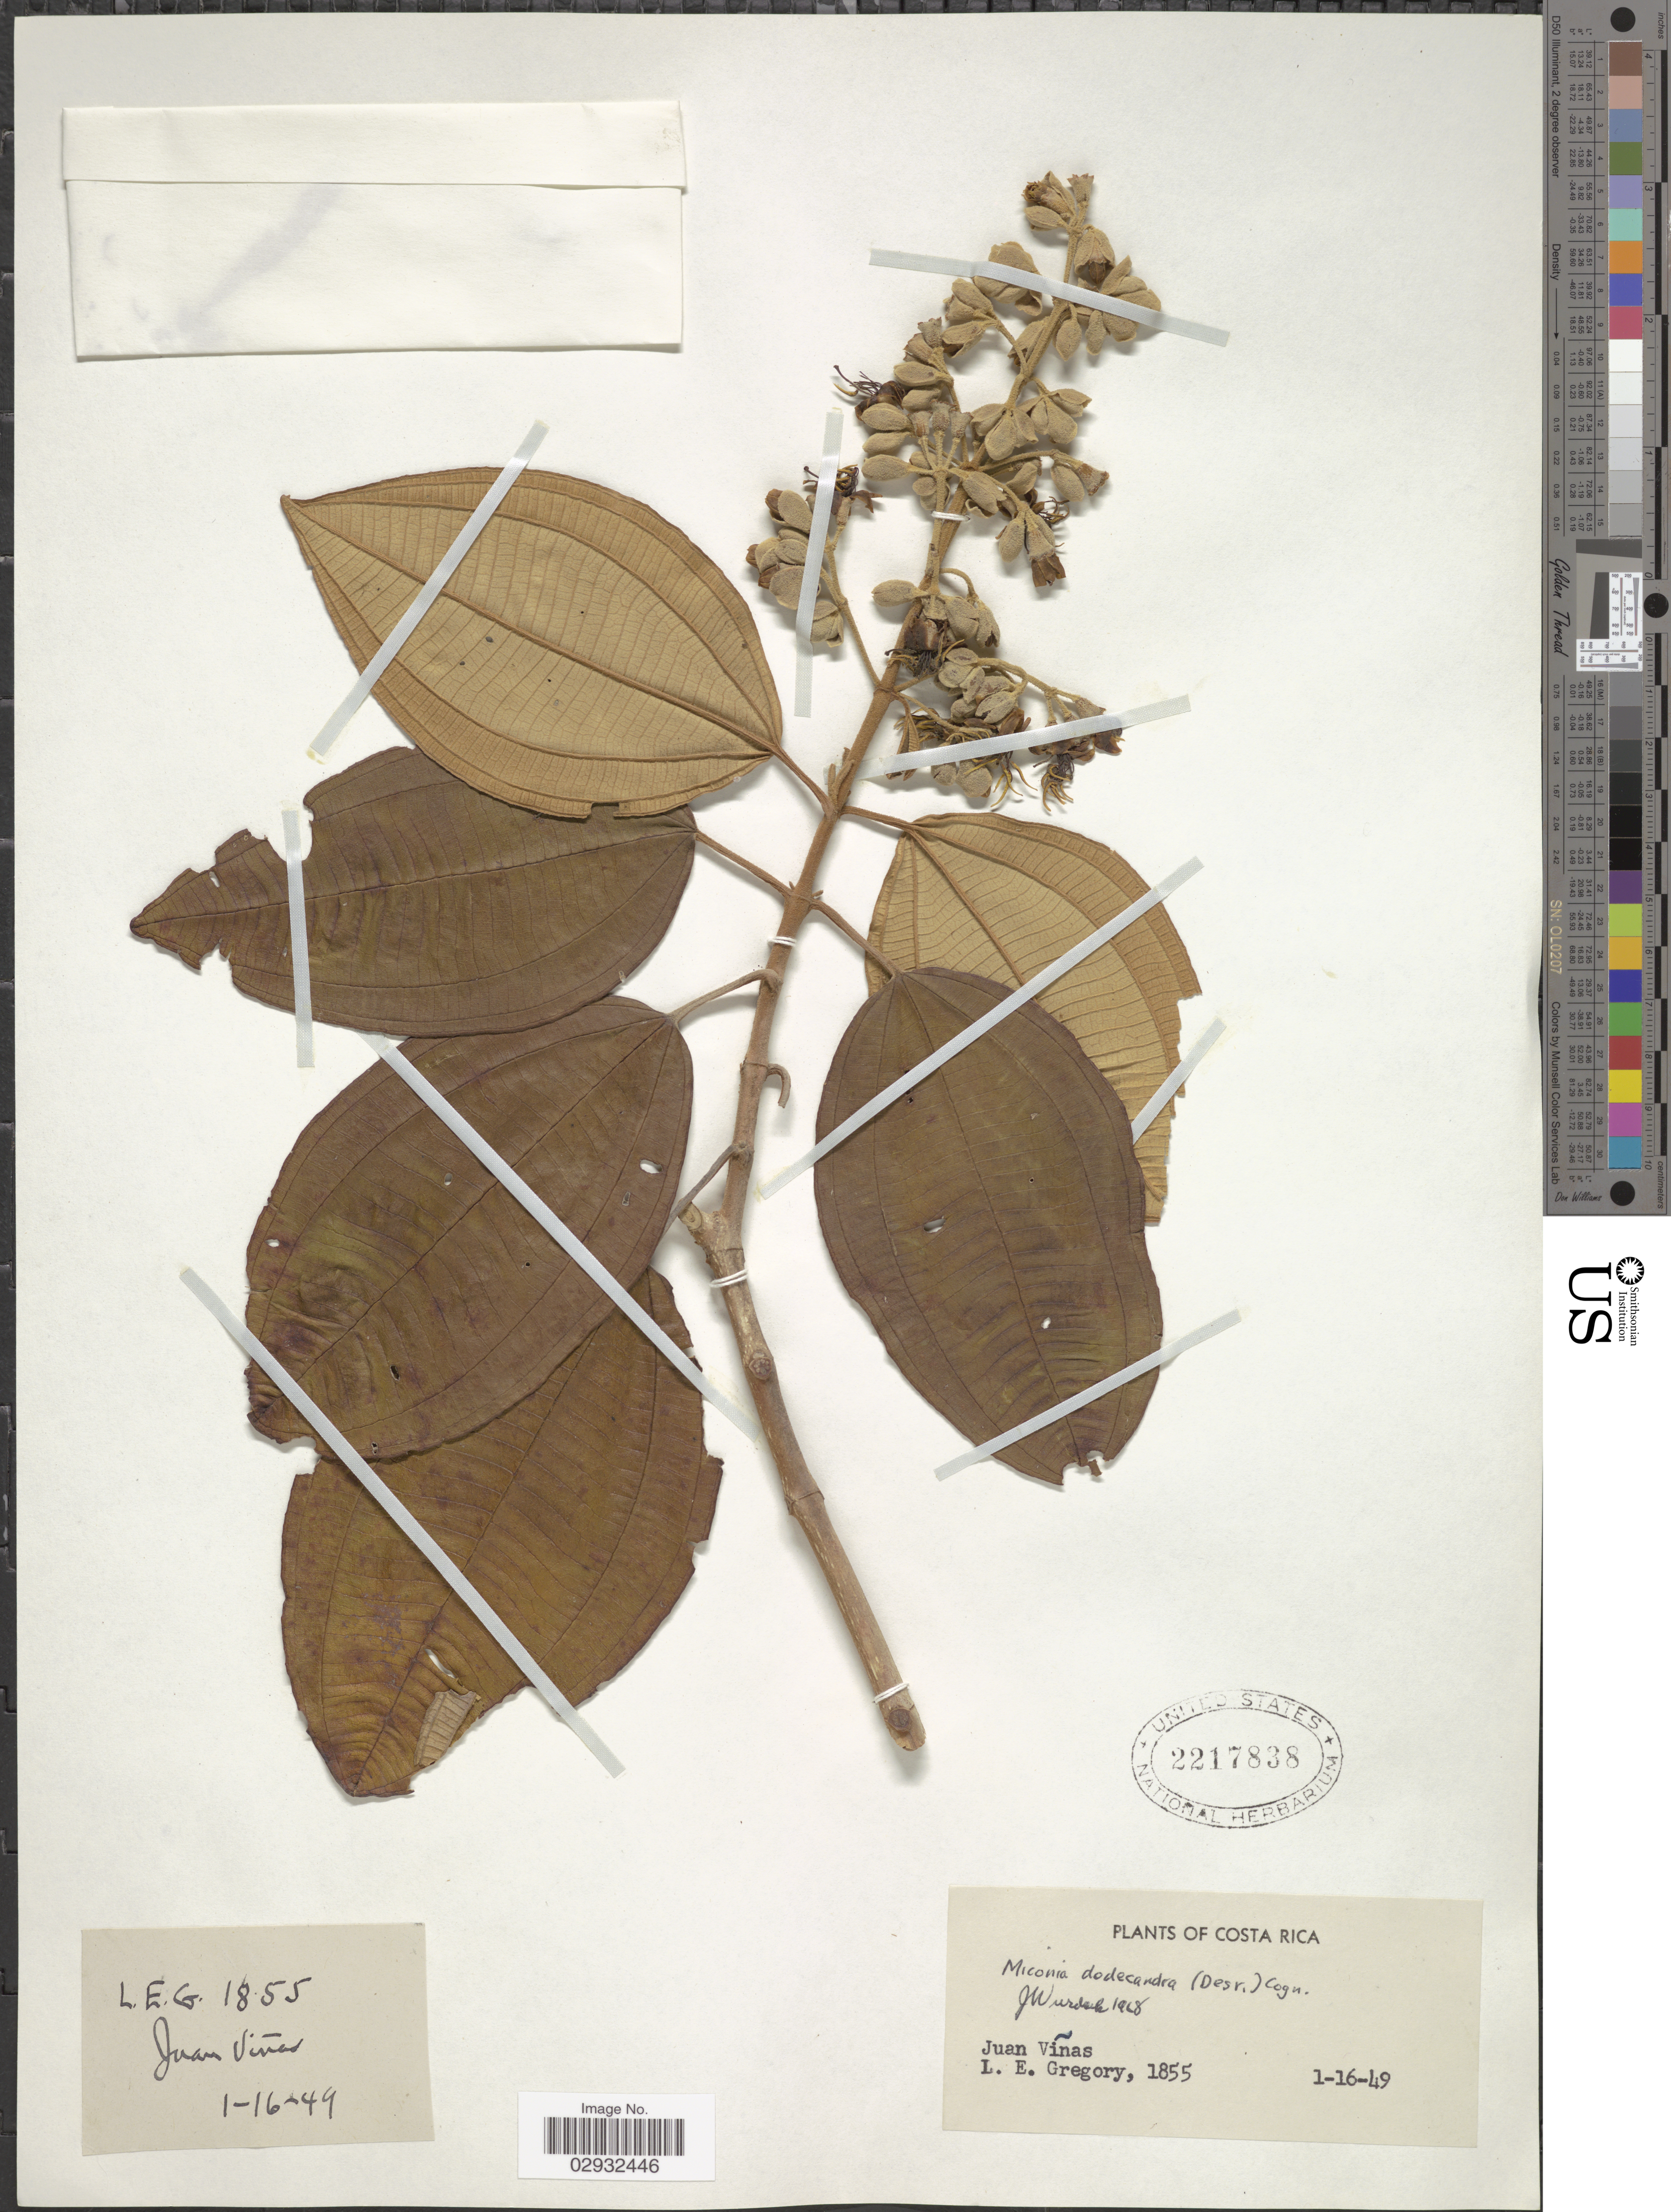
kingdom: Plantae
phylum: Tracheophyta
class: Magnoliopsida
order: Myrtales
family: Melastomataceae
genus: Miconia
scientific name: Miconia dodecandra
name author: Cogn.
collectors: L. E. Gregory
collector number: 1855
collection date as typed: Transcribed d/m/y: 16/1/49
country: Costa Rica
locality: Juan Viñas.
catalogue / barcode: US 2217838